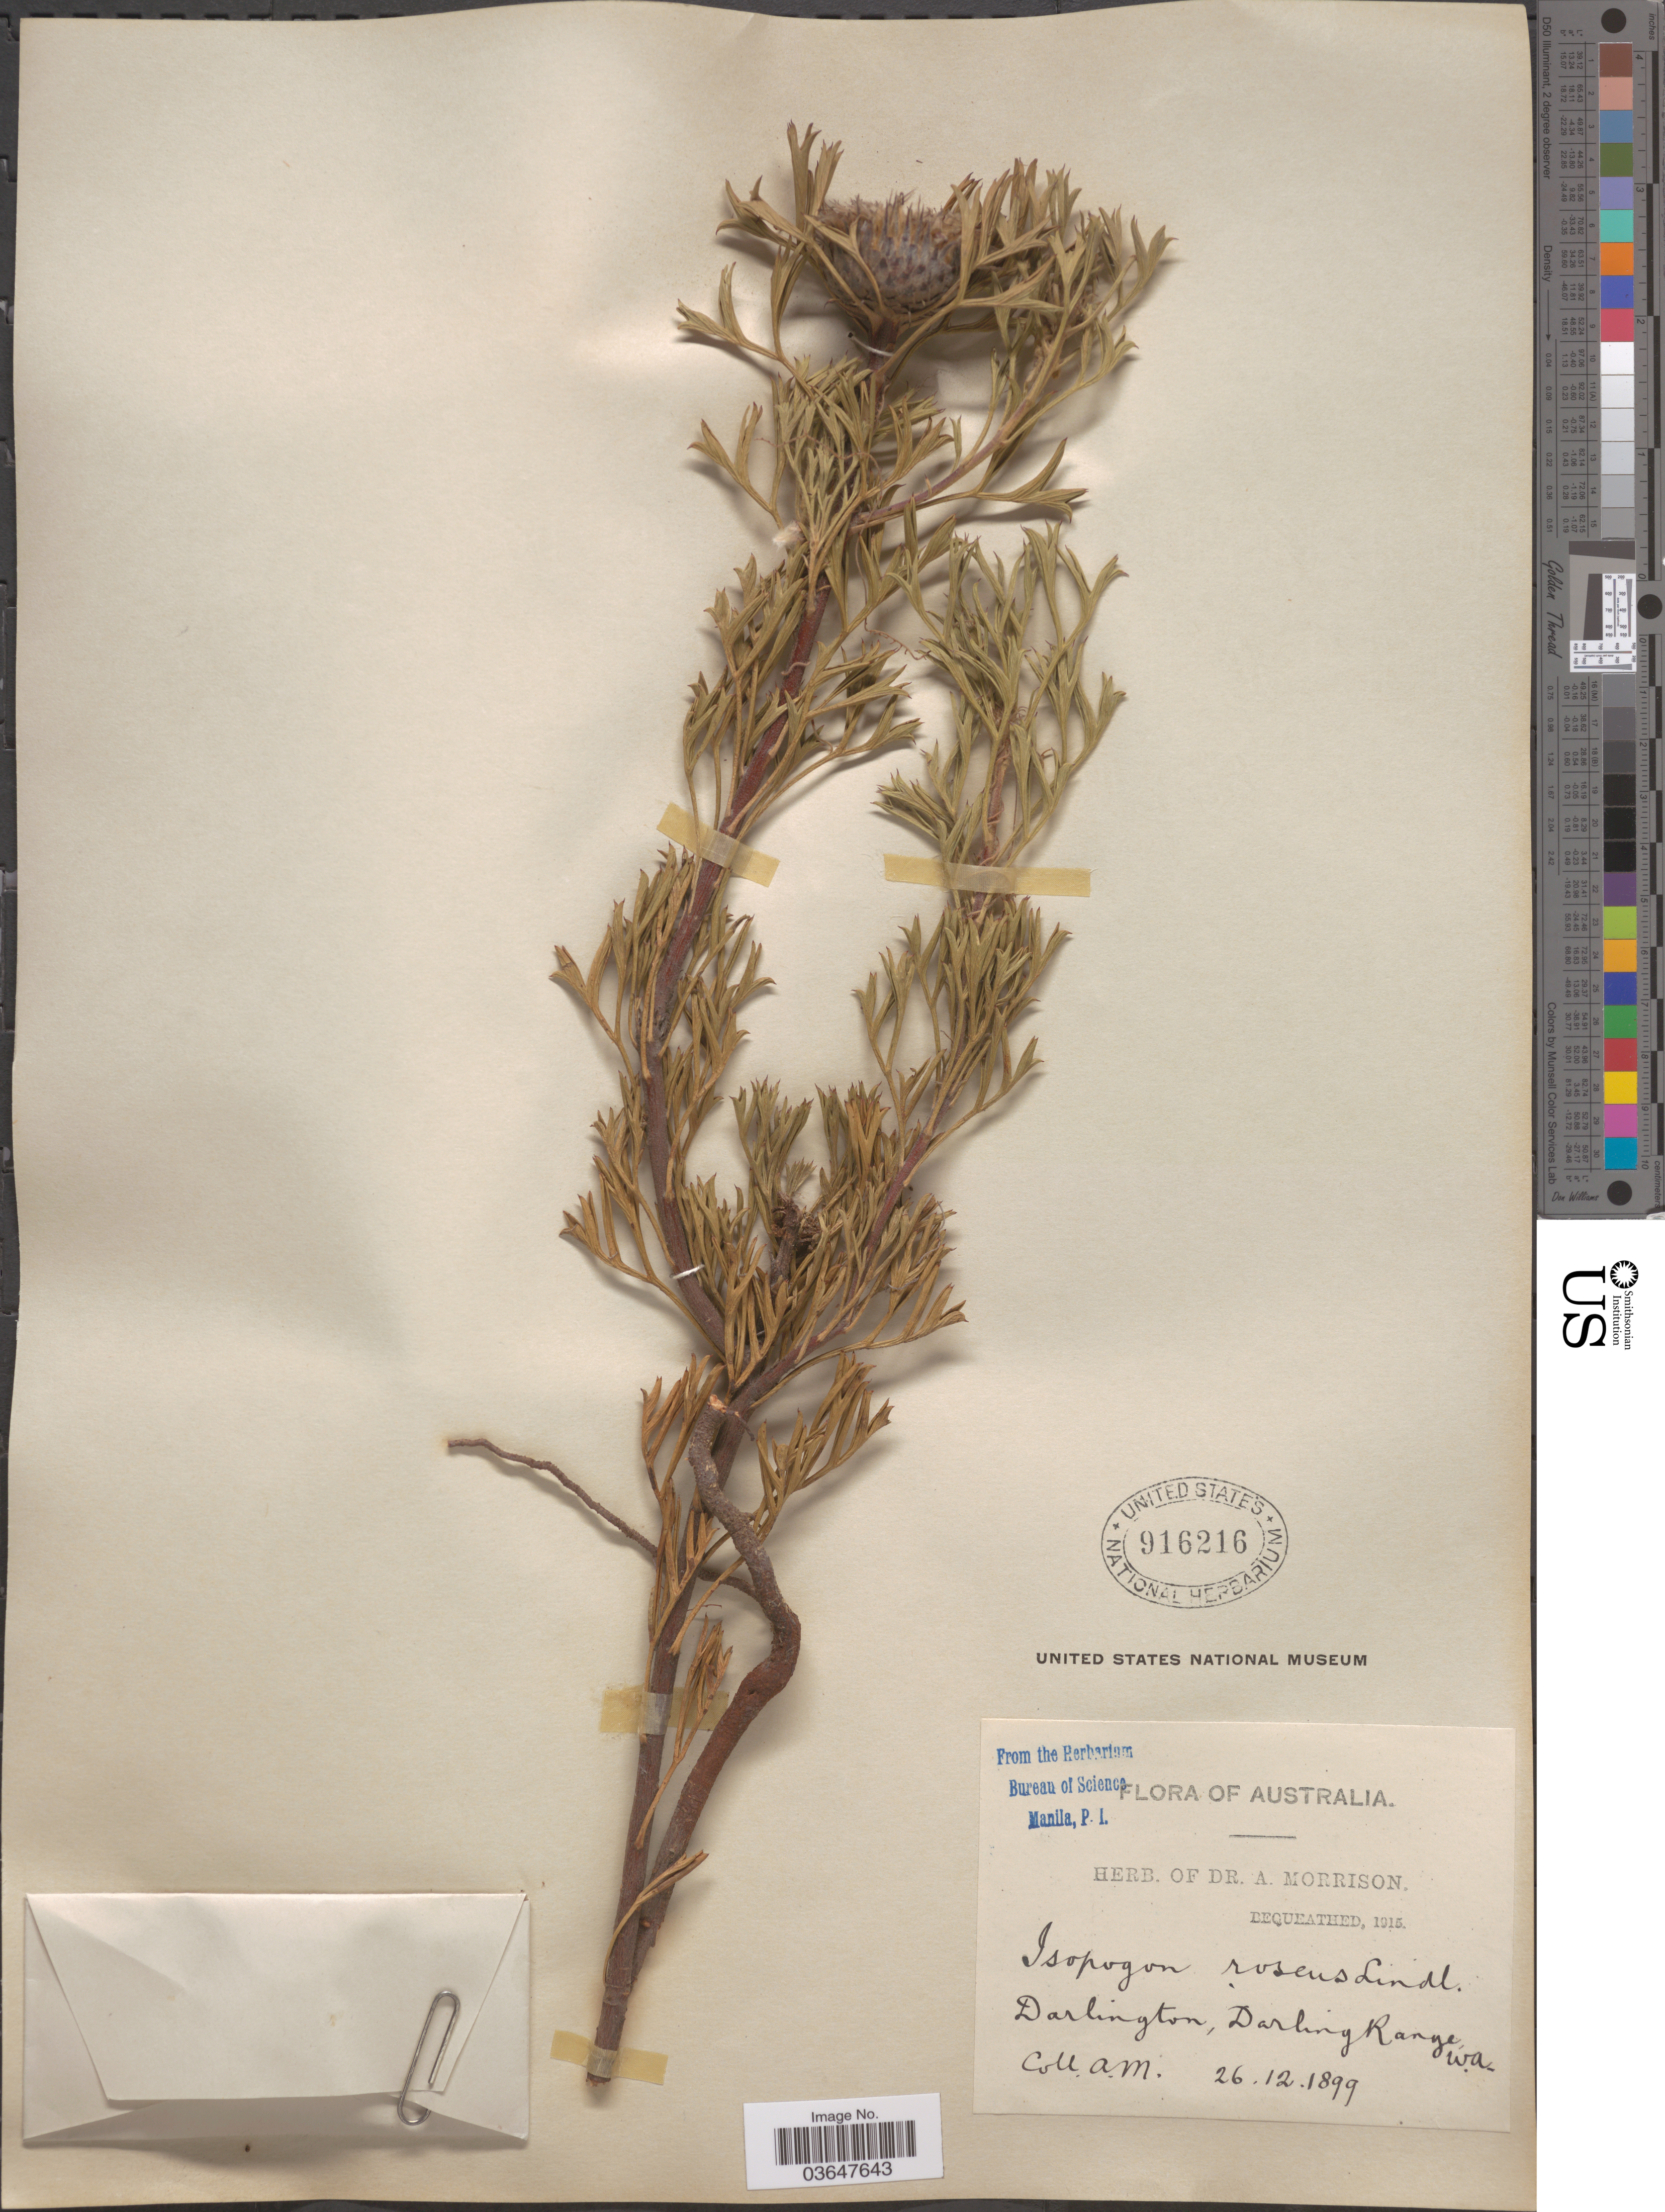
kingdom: Plantae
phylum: Tracheophyta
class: Magnoliopsida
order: Proteales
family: Proteaceae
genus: Isopogon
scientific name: Isopogon roseus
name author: Lindl.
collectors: A. Morrison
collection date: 1899-12-26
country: Australia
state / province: Western Australia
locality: Darlington, Darling Range W. A.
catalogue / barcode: US 916216